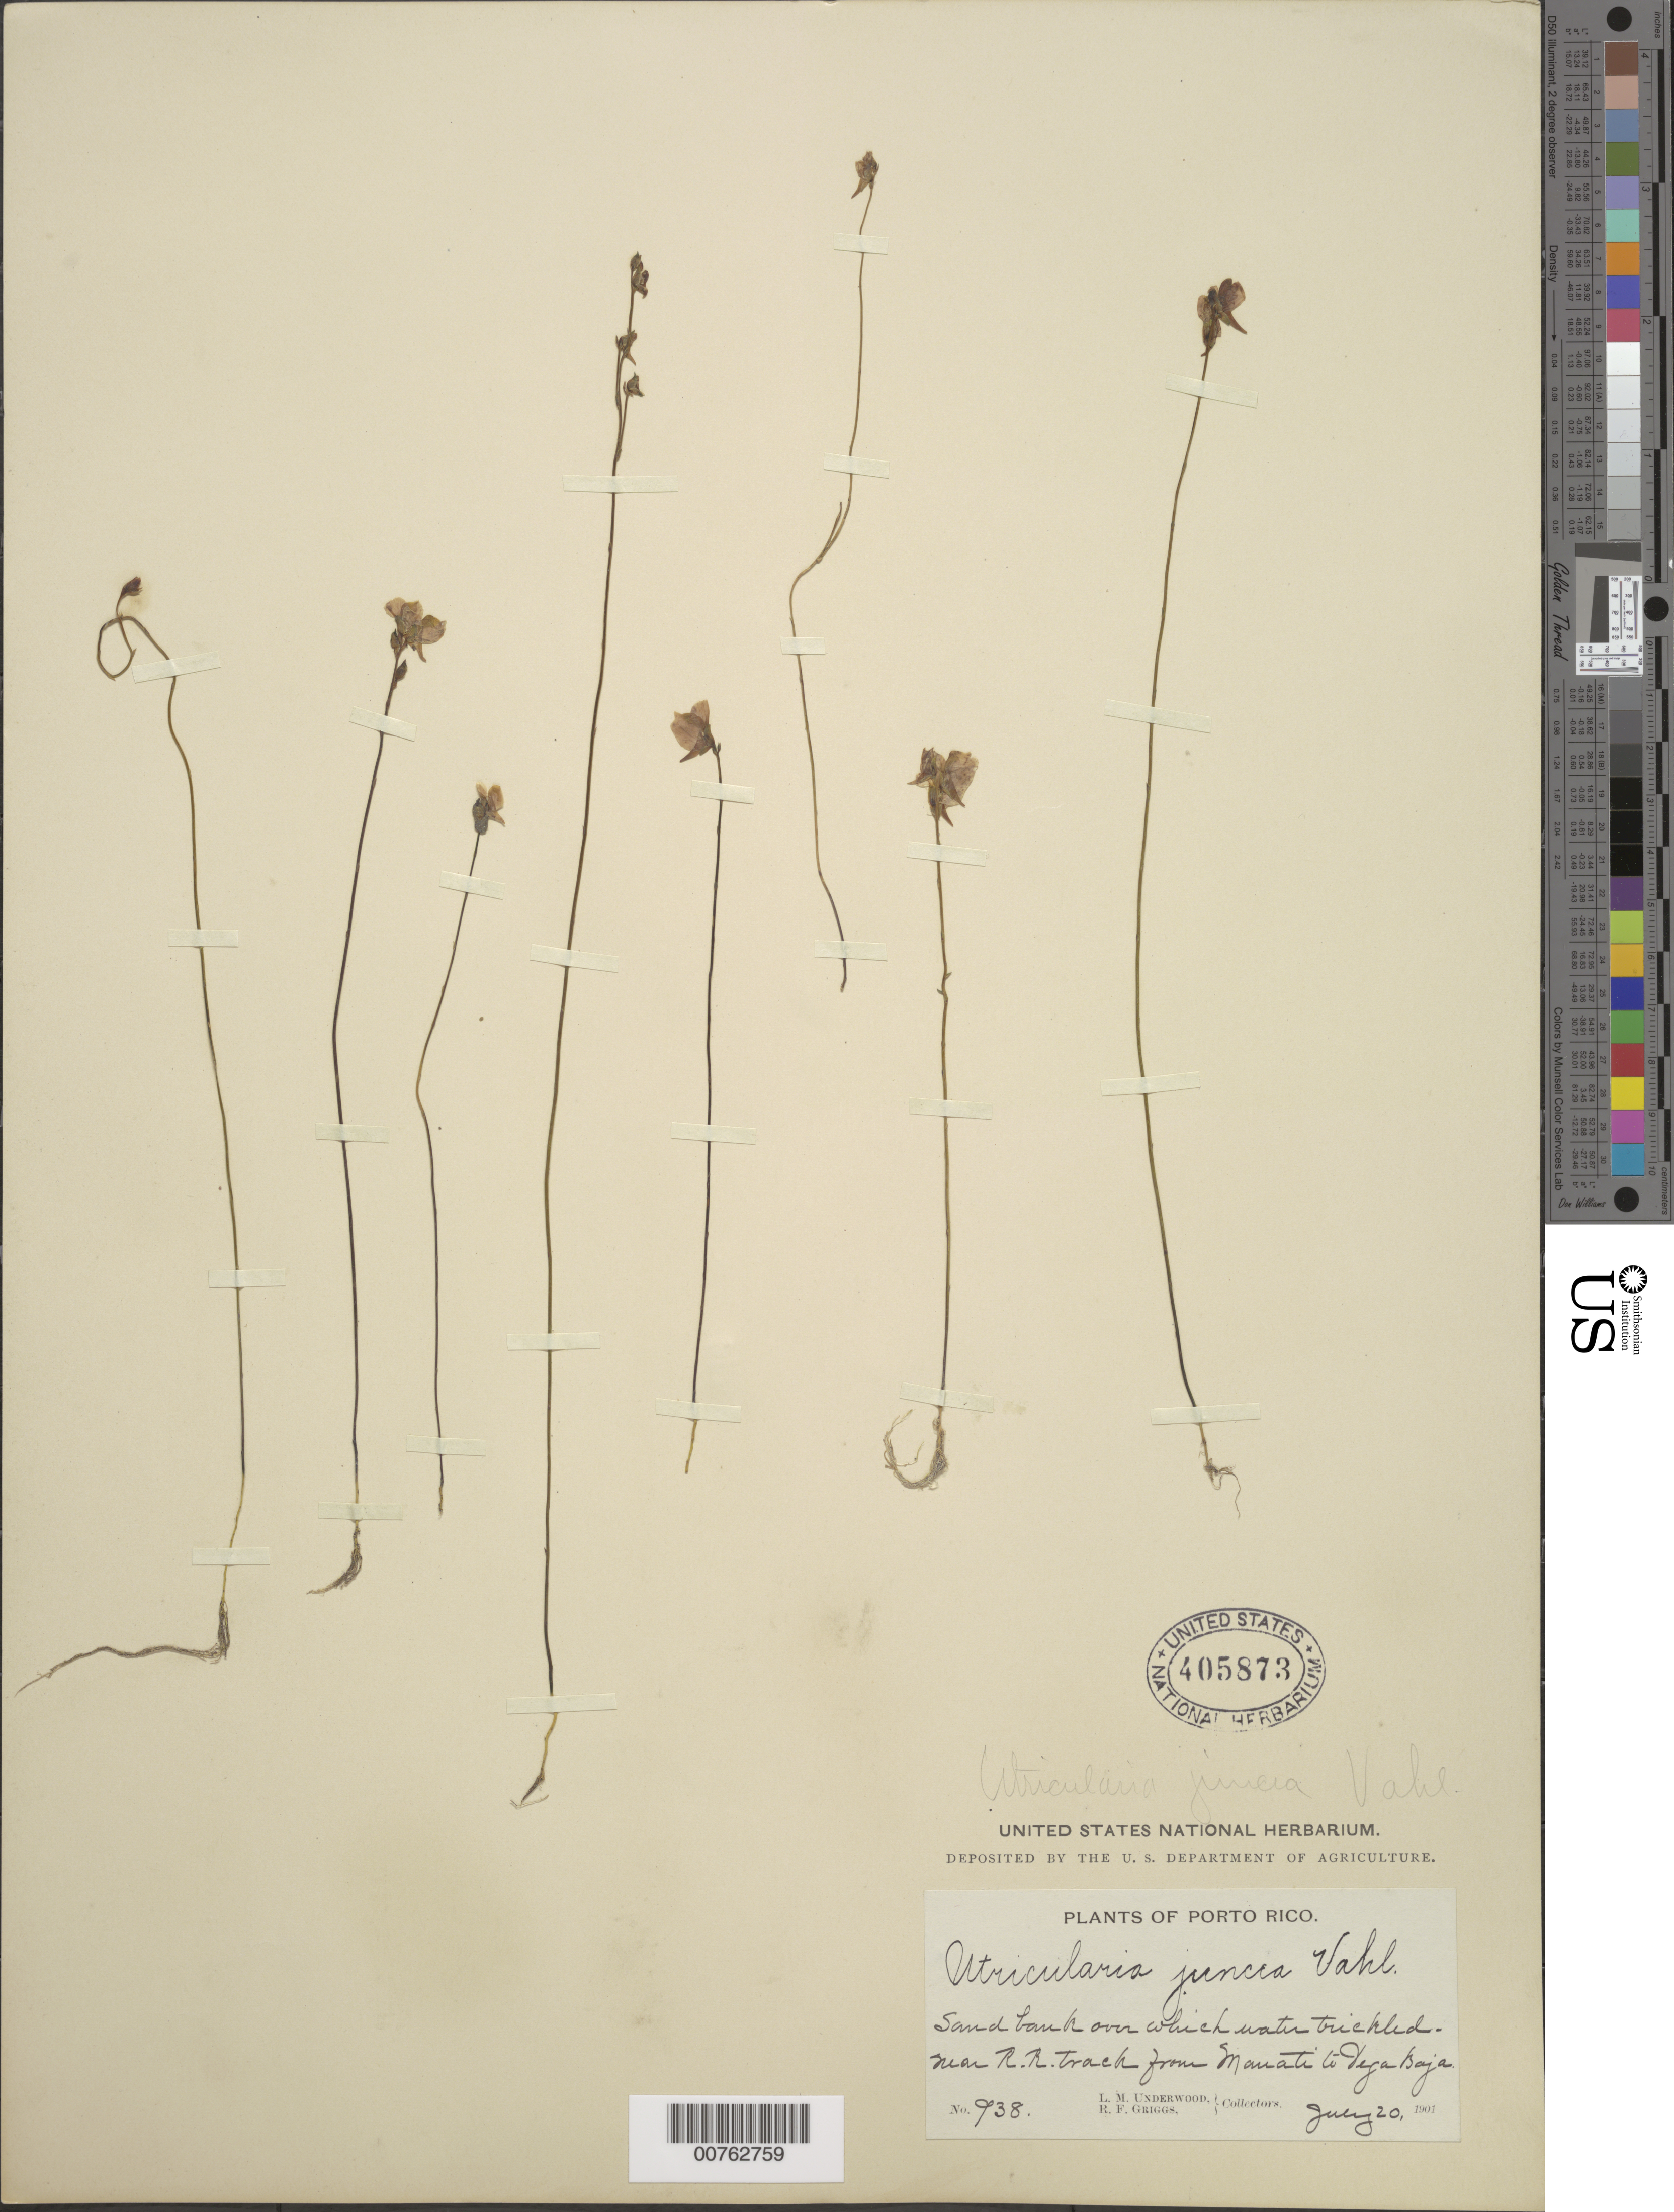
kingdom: Plantae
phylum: Tracheophyta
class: Magnoliopsida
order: Lamiales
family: Lentibulariaceae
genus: Utricularia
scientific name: Utricularia juncea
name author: Vahl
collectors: L. M. Underwood & R. F. Griggs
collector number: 938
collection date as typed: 20 Jul 1901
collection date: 1901-07-20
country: Puerto Rico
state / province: Vega Baja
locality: Near railroad track from Manati to Vega Baja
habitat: Sand bank over which water trickled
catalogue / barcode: US 405873